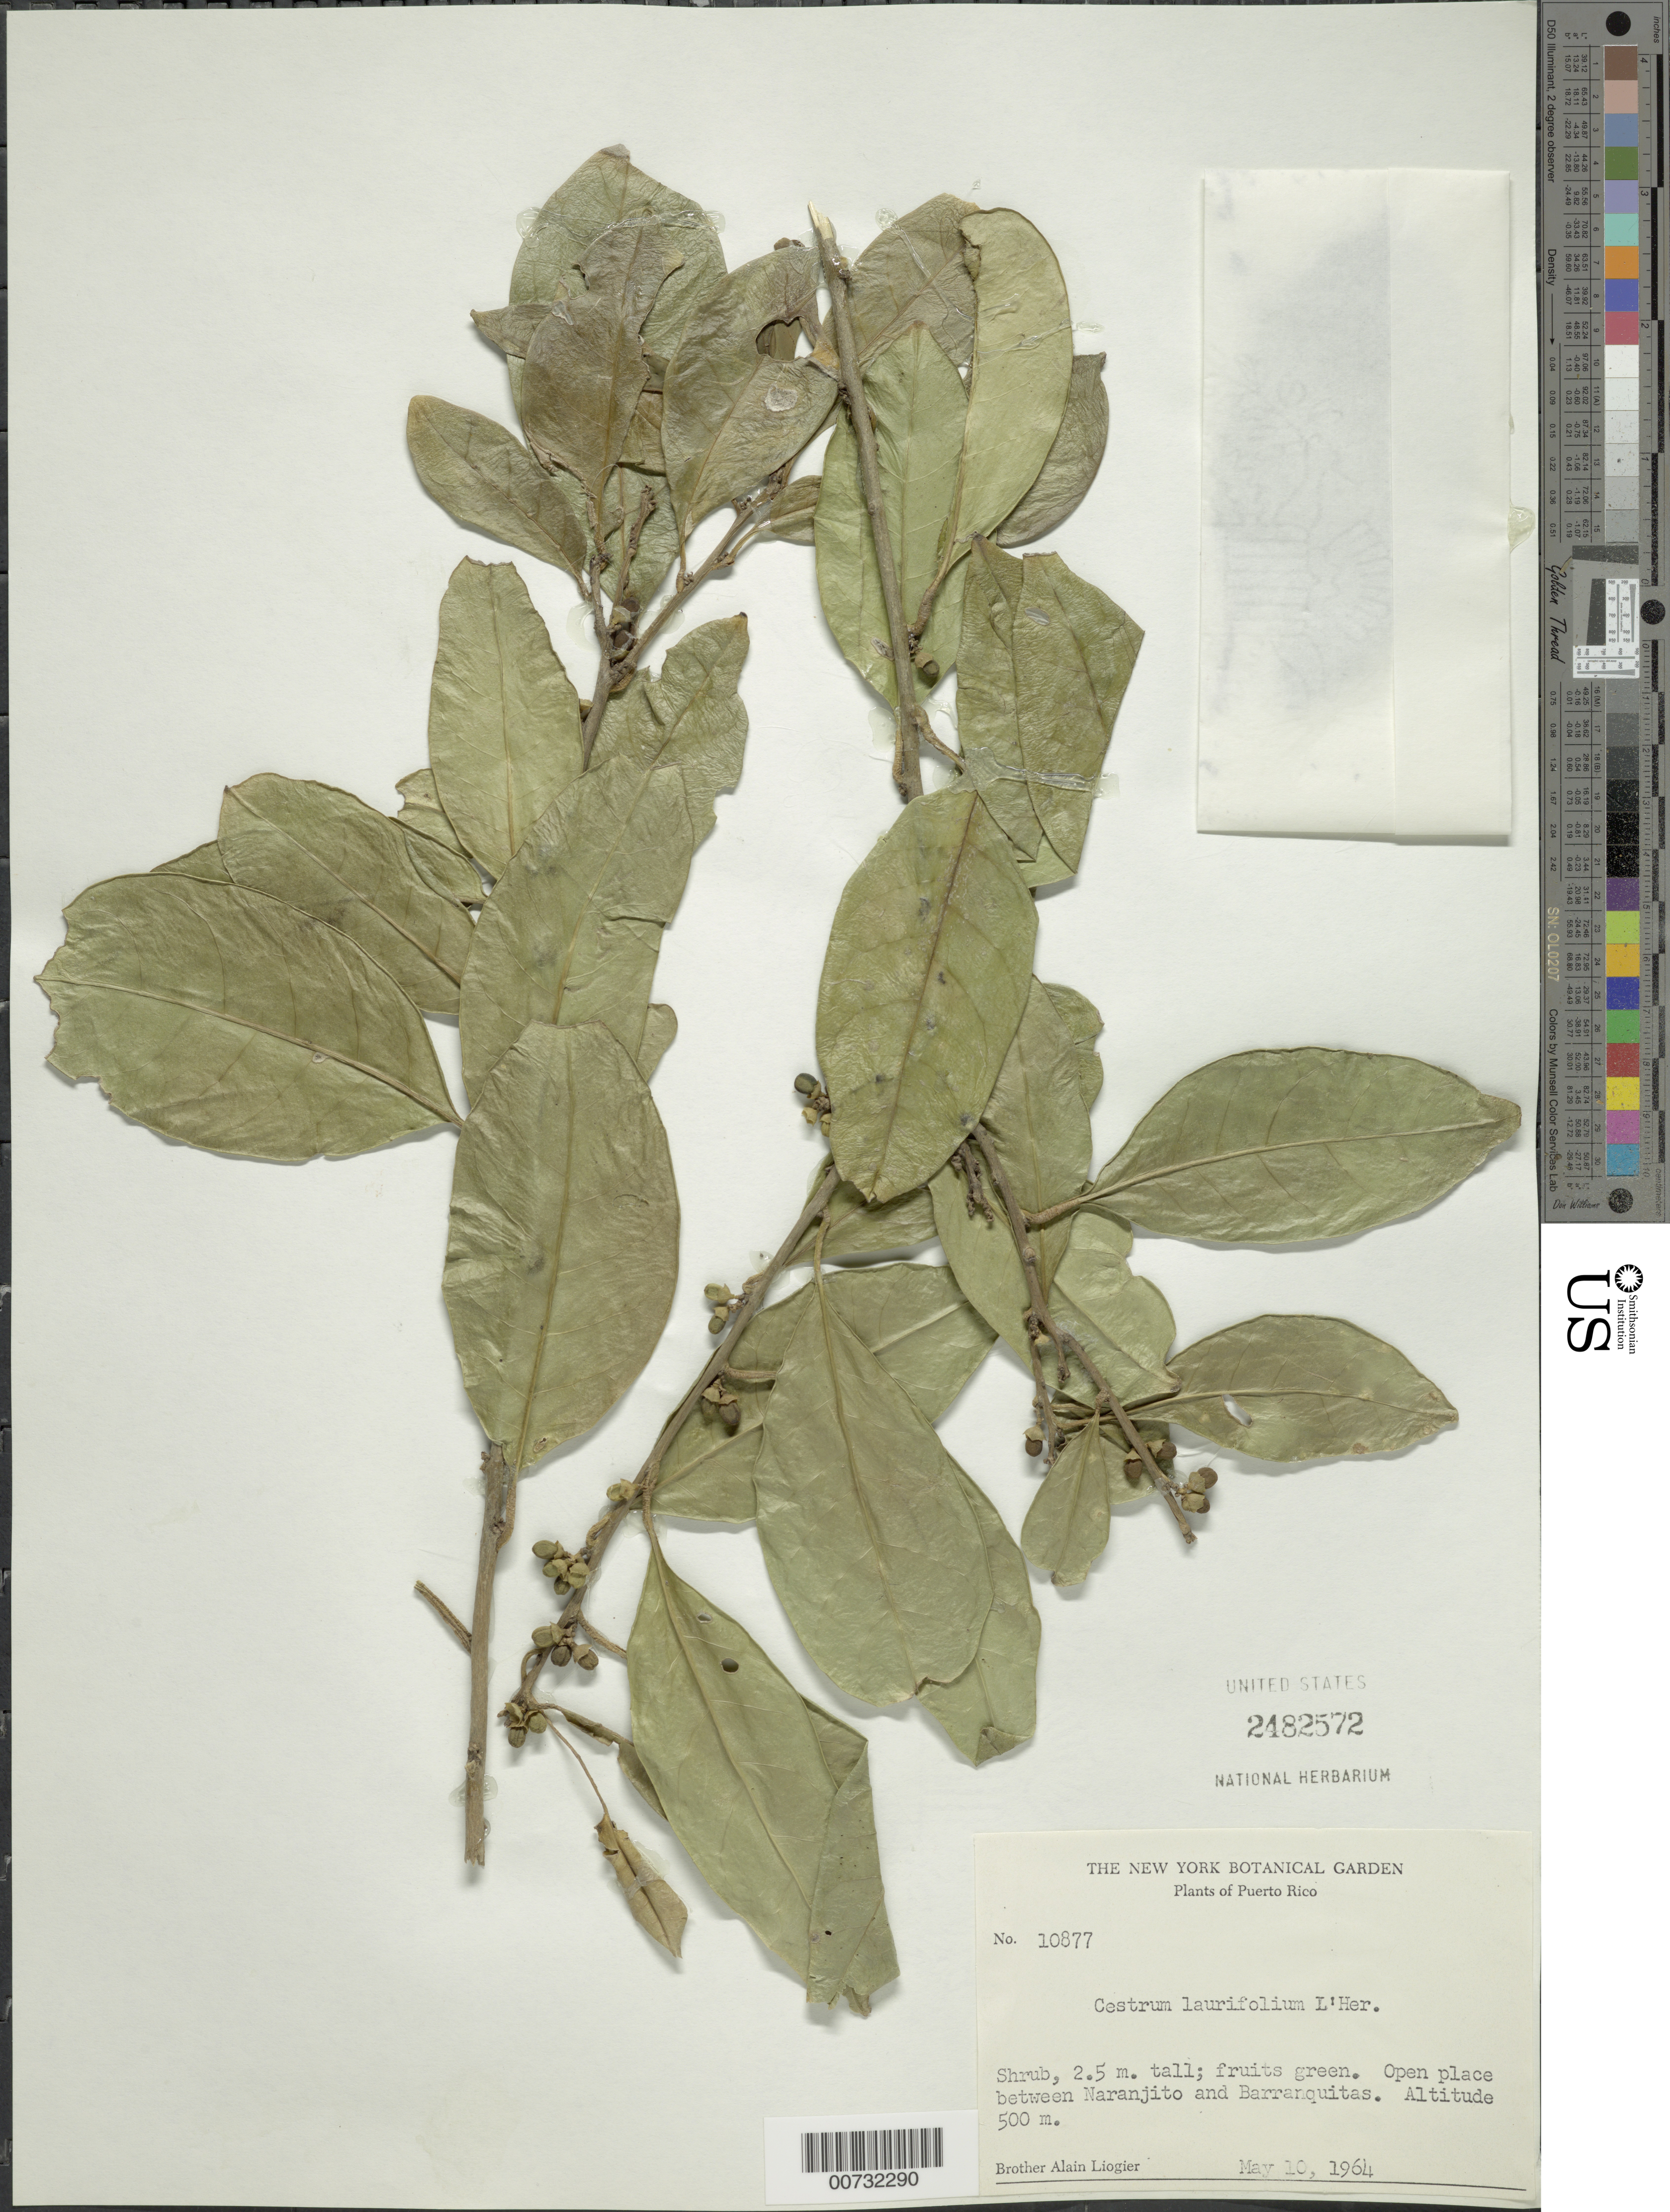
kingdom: Plantae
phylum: Tracheophyta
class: Magnoliopsida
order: Solanales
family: Solanaceae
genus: Cestrum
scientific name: Cestrum laurifolium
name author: L'Hér.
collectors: A. H. Liogier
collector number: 10877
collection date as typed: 10 May 1964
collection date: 1964-05-10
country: Puerto Rico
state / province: Barranquitas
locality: Naranjito and Barranquitas, btw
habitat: Open place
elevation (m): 500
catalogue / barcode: US 2482572